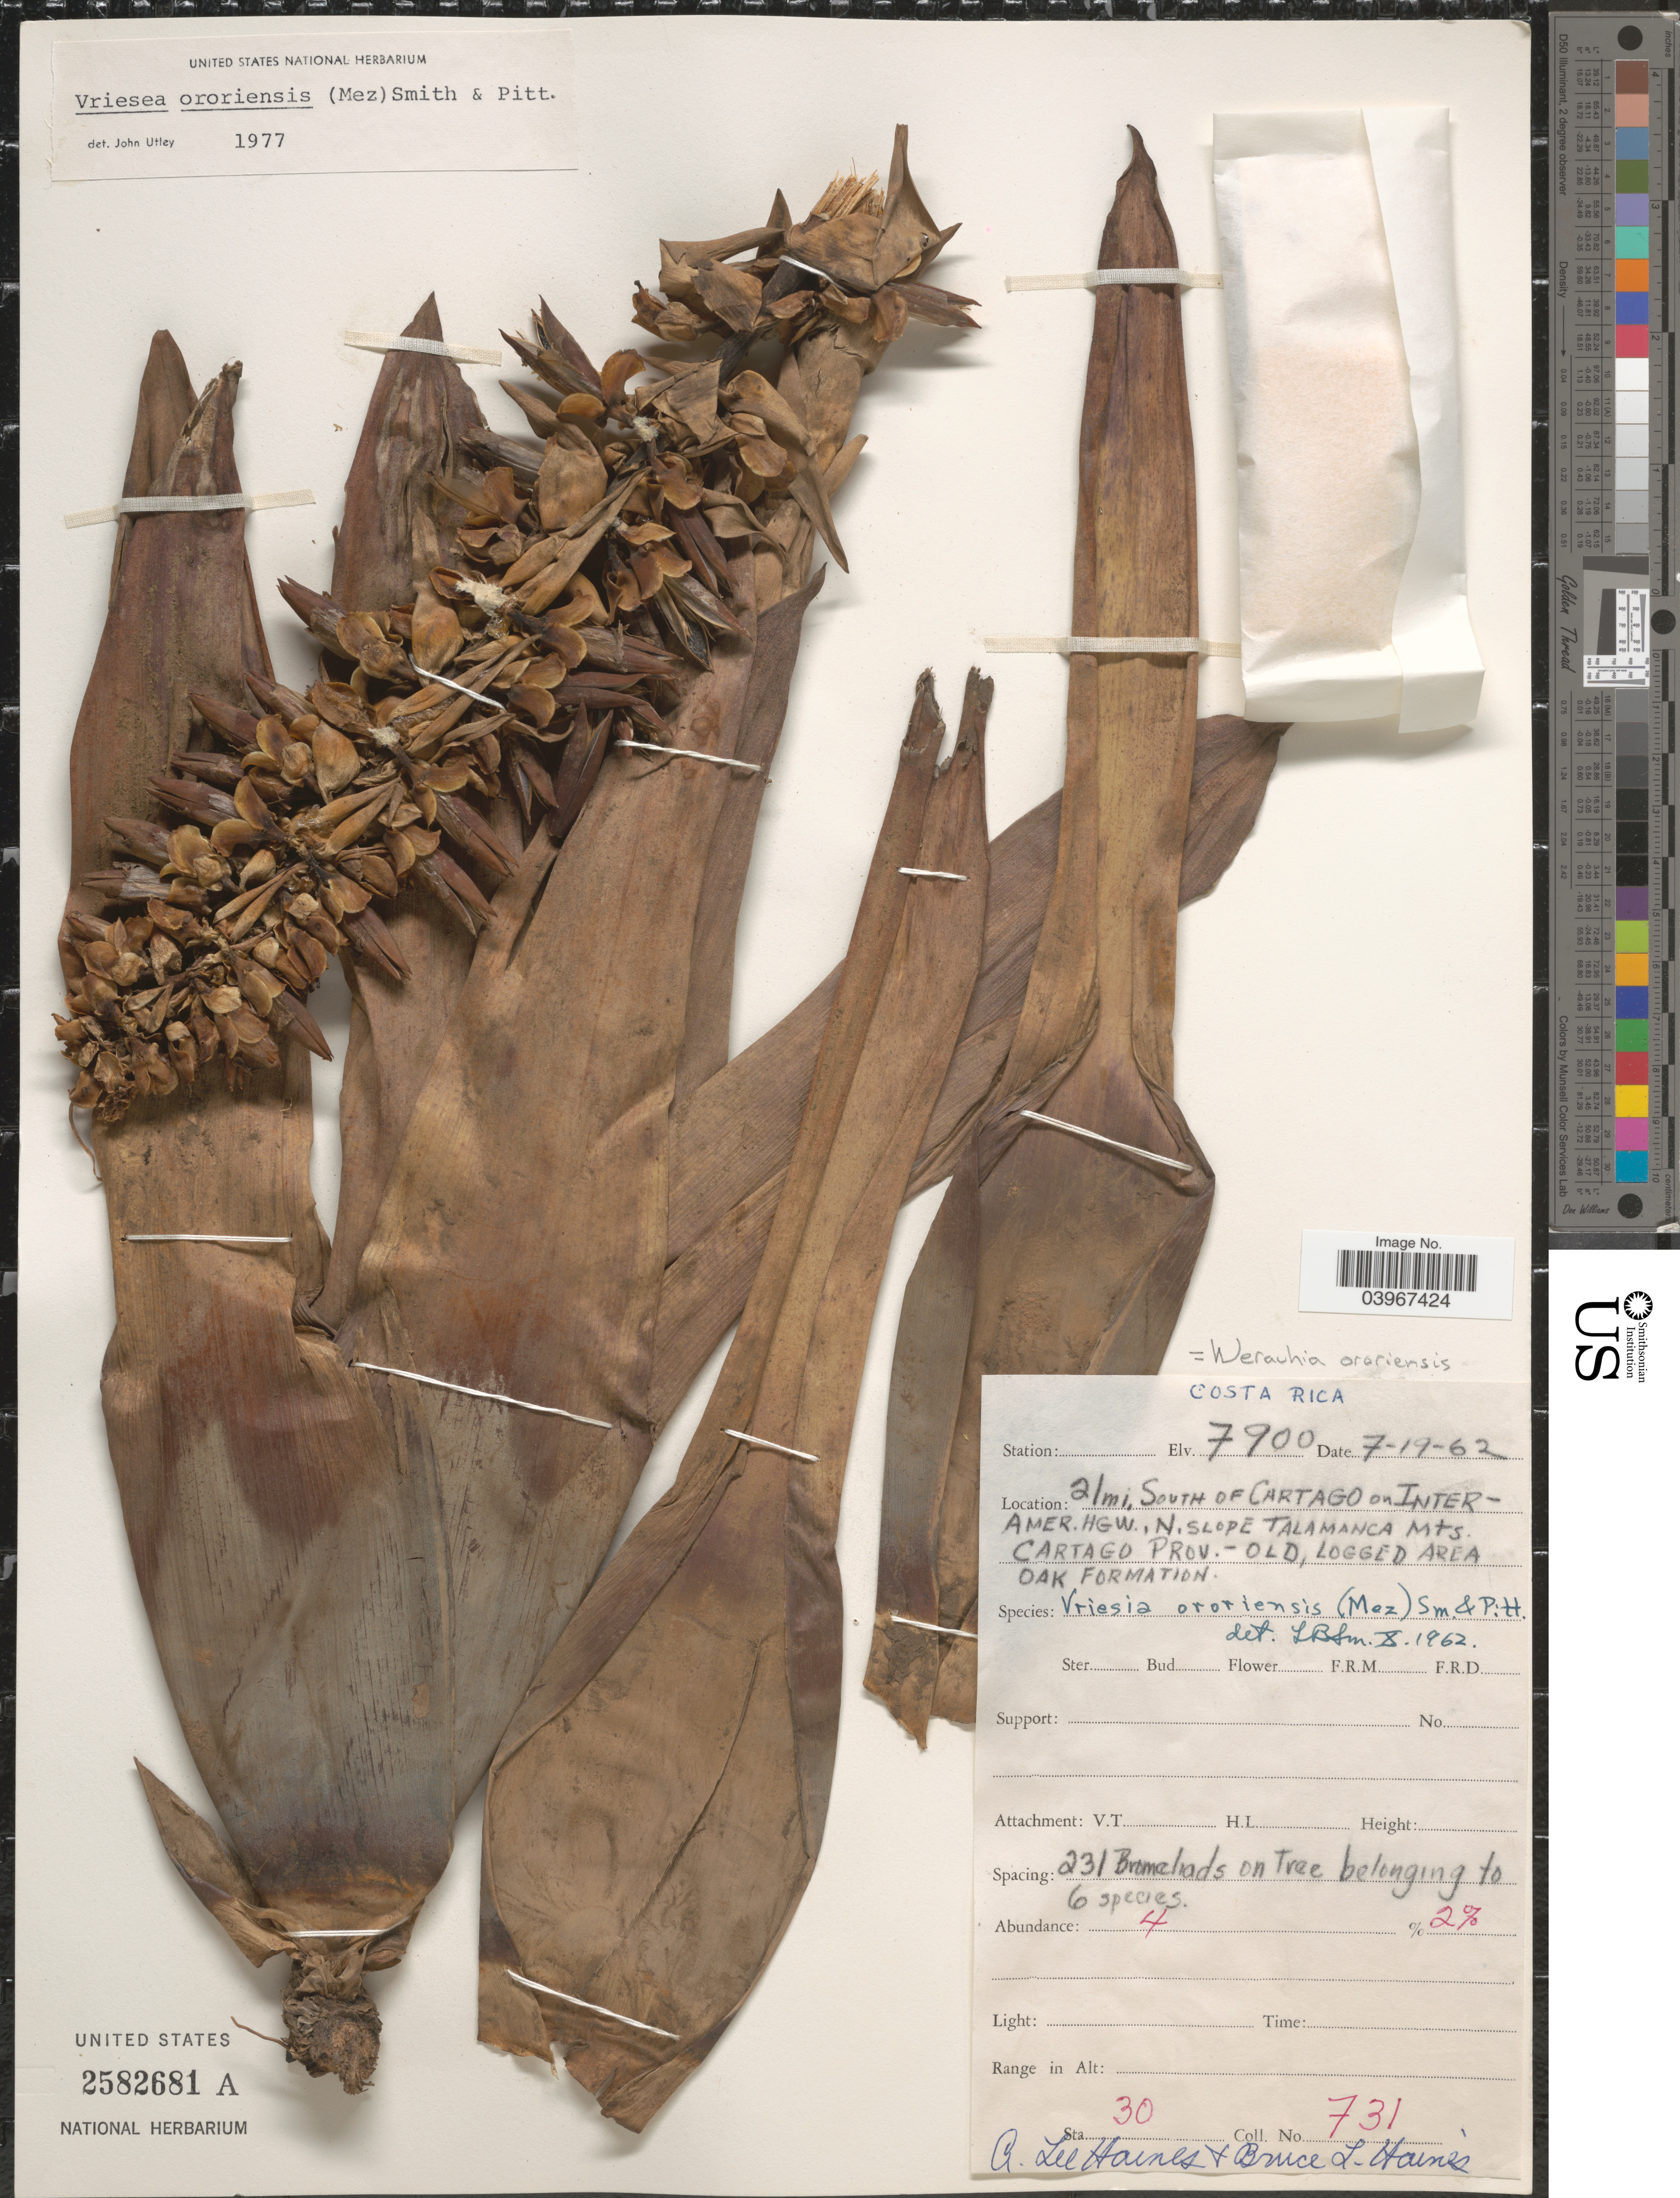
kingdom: Plantae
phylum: Tracheophyta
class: Liliopsida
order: Poales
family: Bromeliaceae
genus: Werauhia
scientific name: Werauhia ororiensis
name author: (Mez) J.R. Grant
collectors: A. L. Haines & B. L. Haines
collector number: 731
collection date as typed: Transcribed d/m/y: 19/7/62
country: Costa Rica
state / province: Cartago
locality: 21 mi. South of Cartago on Inter-Amer. Hgw., N. Slope Talamanca Mts. Old, Logged Area.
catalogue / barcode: US 2582681A